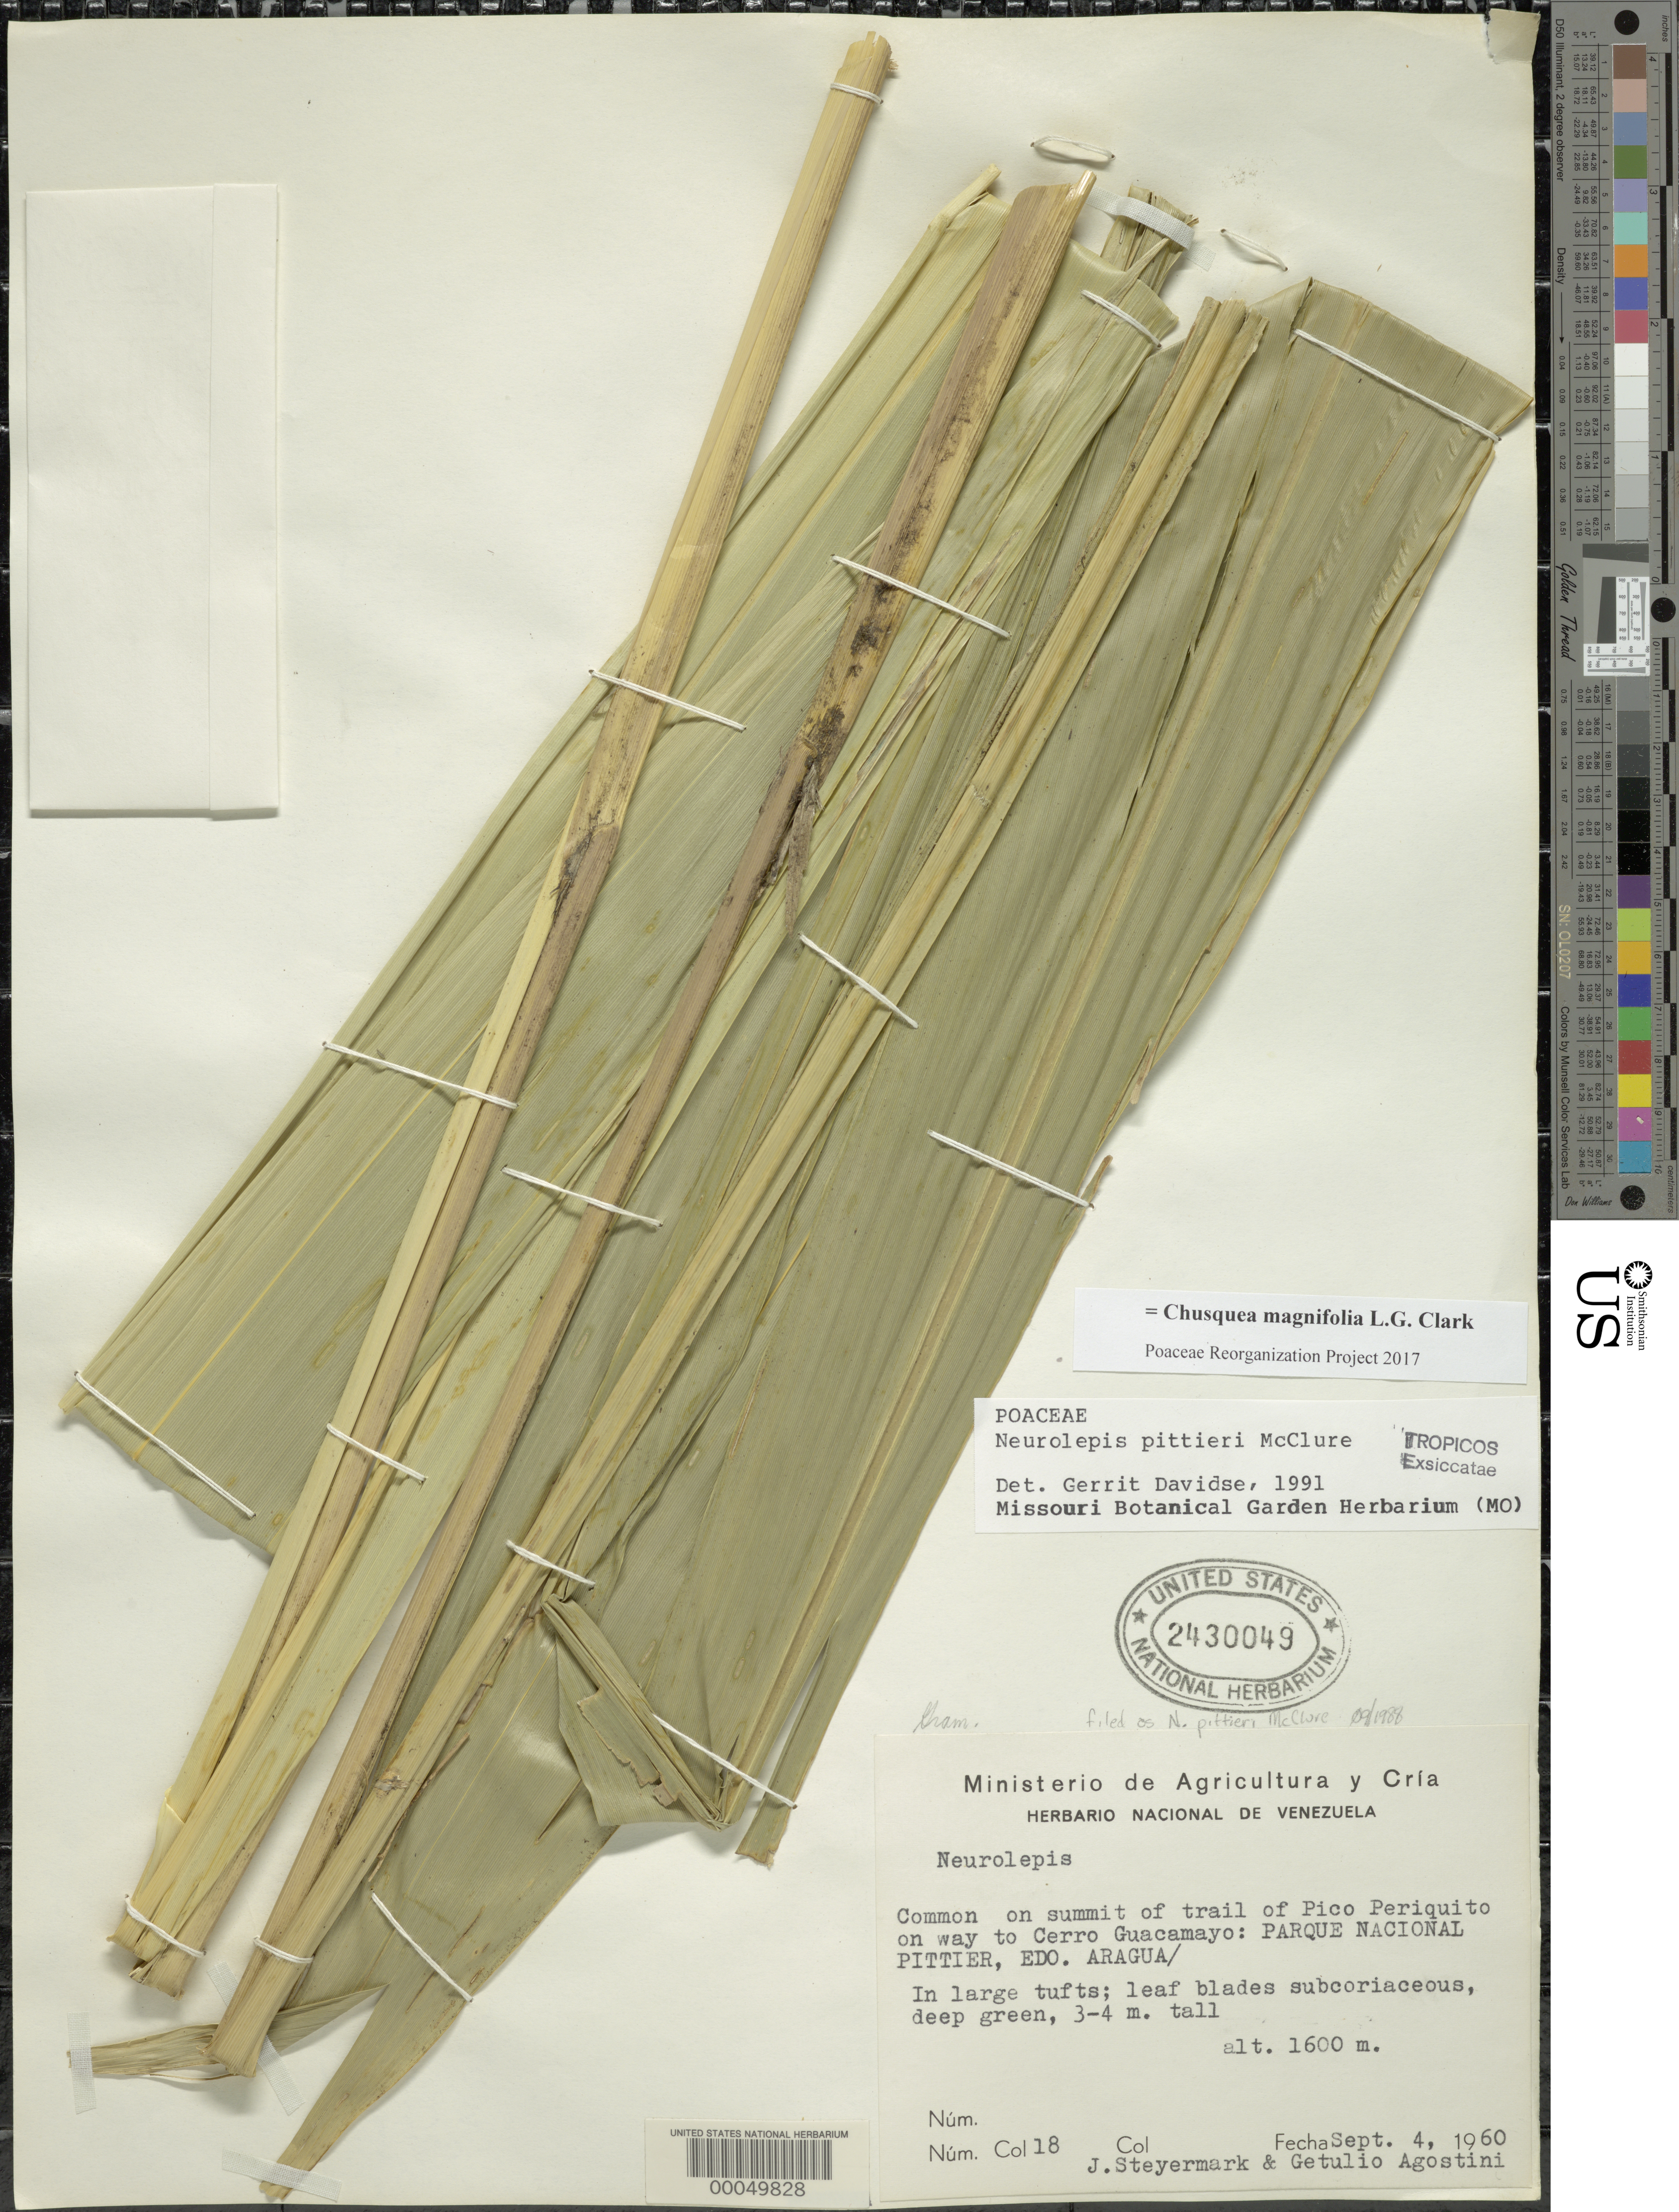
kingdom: Plantae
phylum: Tracheophyta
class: Liliopsida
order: Poales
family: Poaceae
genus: Chusquea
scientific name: Chusquea magnifolia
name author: L.G. Clark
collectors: J. Steyermark & G. Agostini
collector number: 18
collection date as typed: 04 Sep 1960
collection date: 1960-09-04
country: Venezuela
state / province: Aragua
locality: Parque nacional pittier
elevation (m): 1600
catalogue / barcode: US 2430049